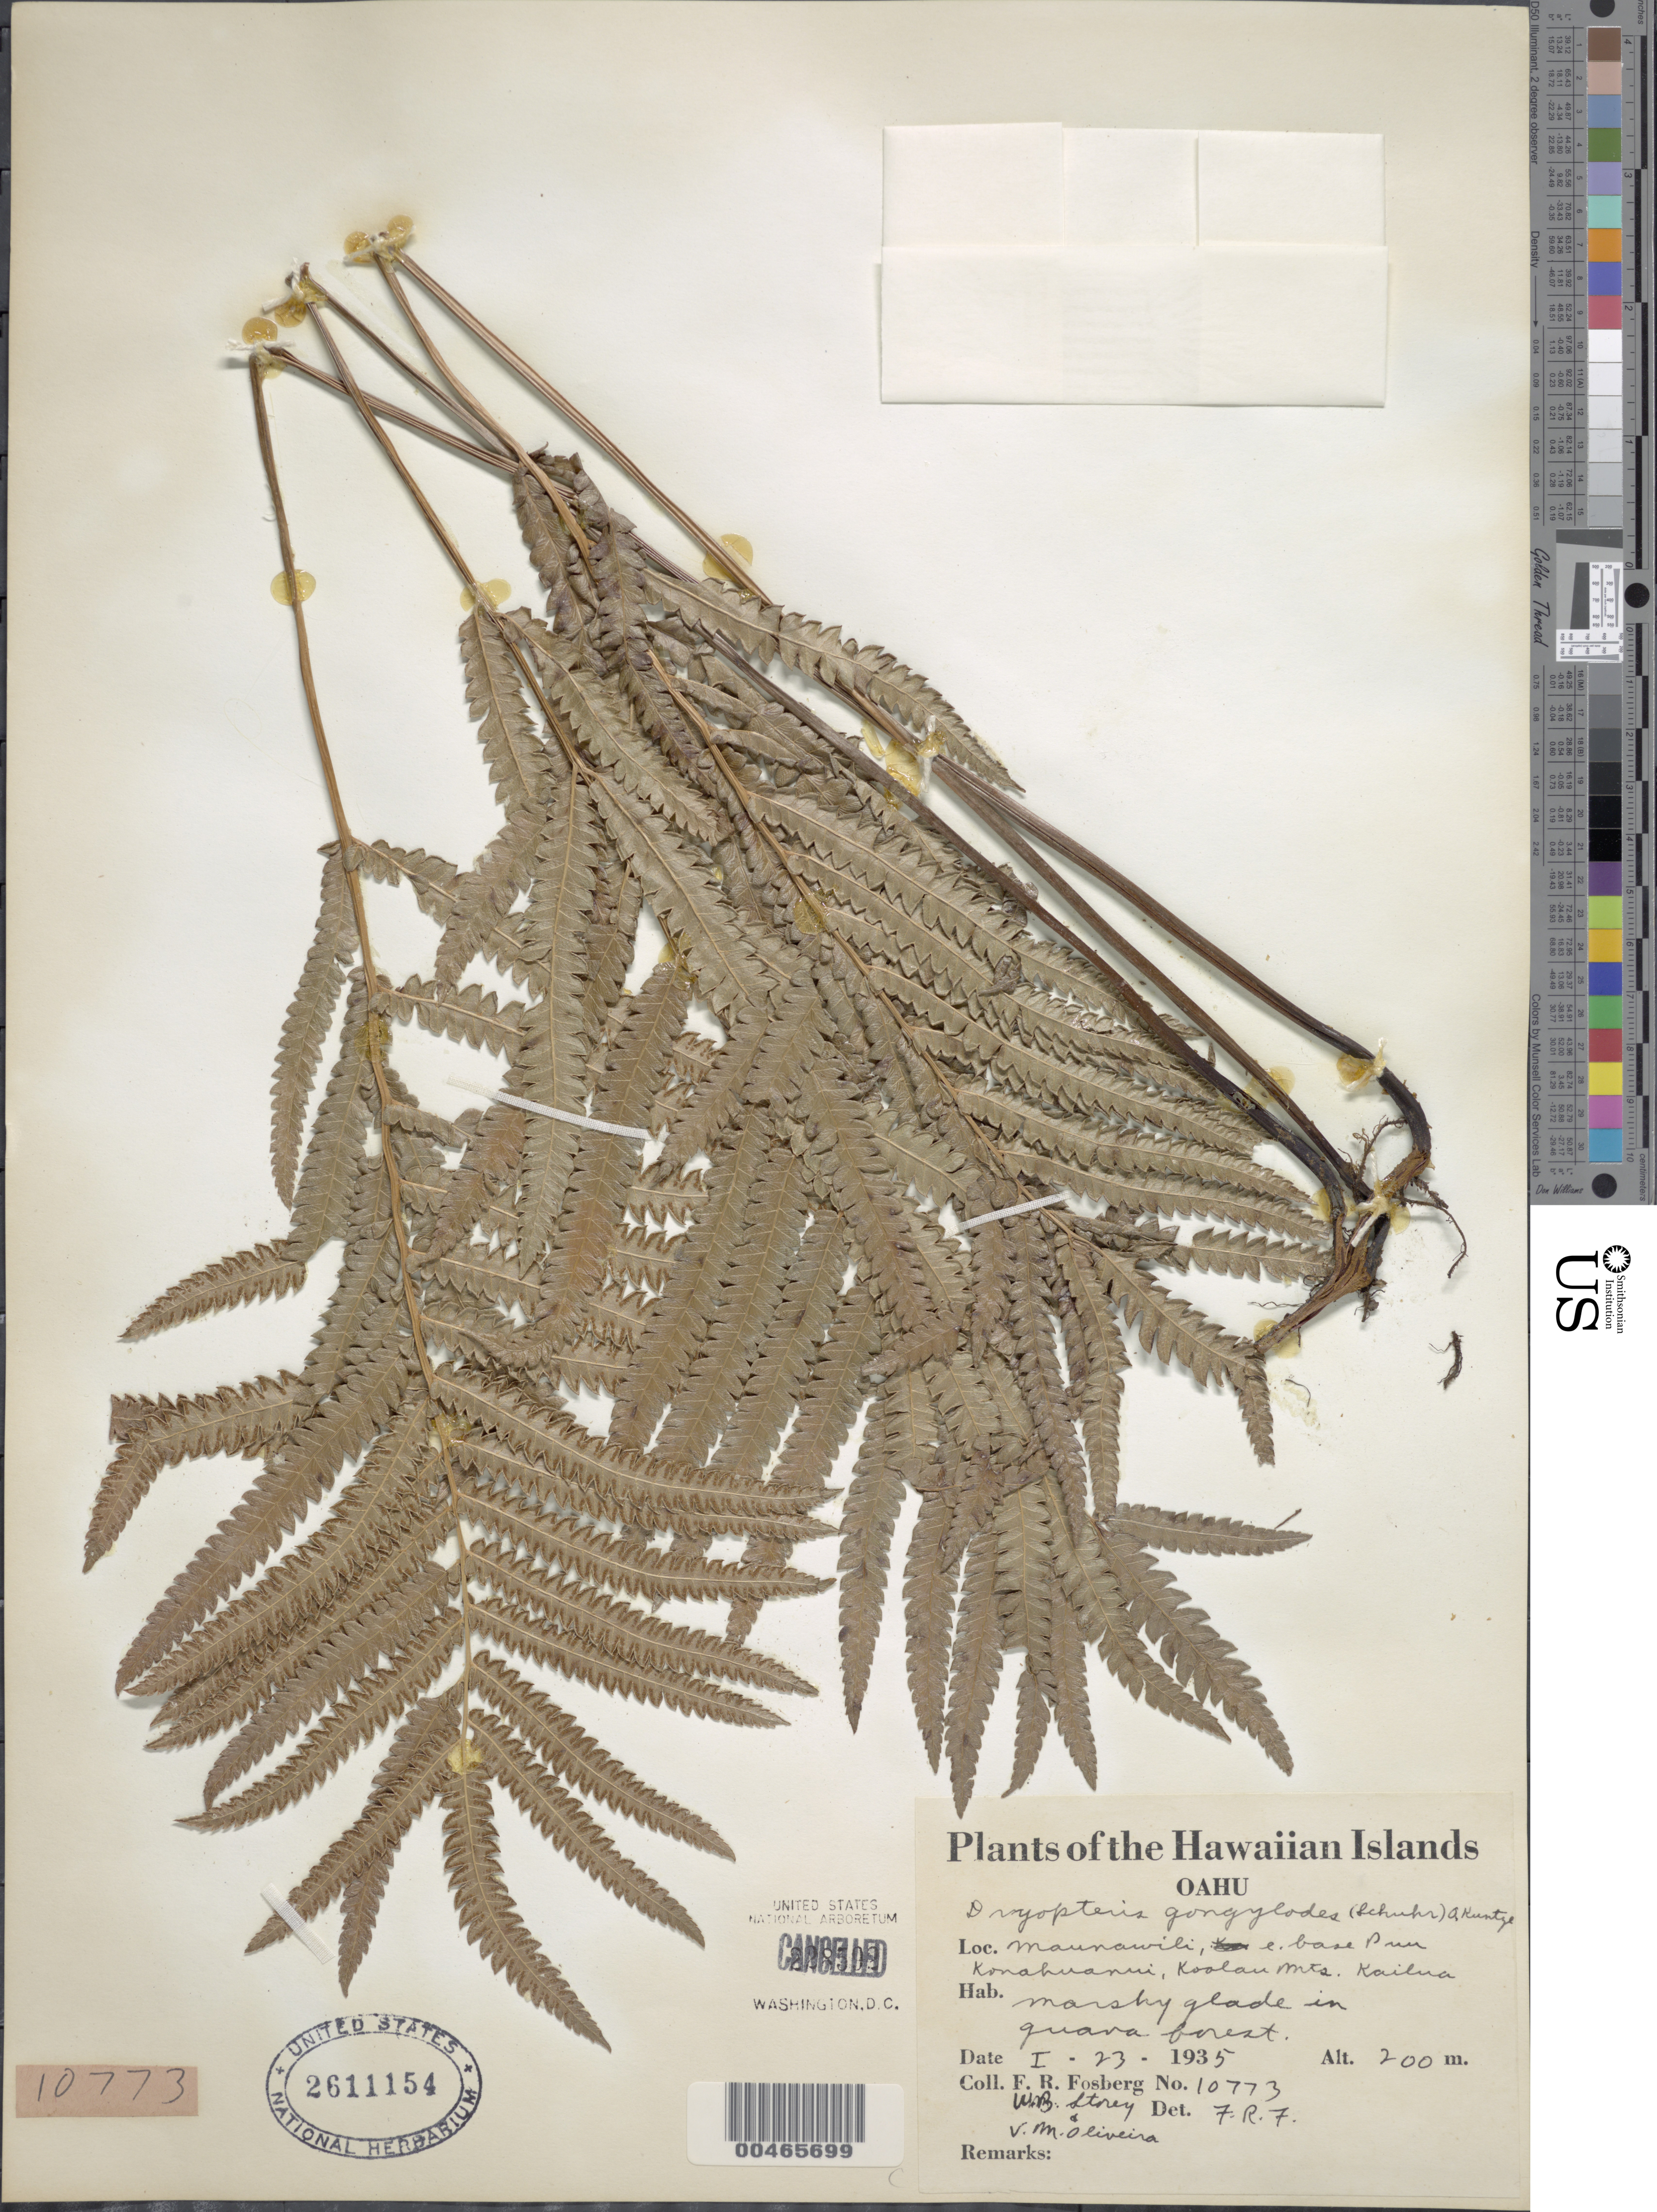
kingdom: Plantae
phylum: Tracheophyta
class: Polypodiopsida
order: Polypodiales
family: Thelypteridaceae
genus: Cyclosorus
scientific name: Cyclosorus interruptus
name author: (Willd.) H. Itô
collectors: F. R. Fosberg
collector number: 10773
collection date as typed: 23 Jan 1935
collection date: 1935-01-23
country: United States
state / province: Hawaii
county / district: Honolulu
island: Oahu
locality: Maunawili, E base Puu Konahuanui, Koolau Mts., Kailua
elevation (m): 200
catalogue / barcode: US 2611154